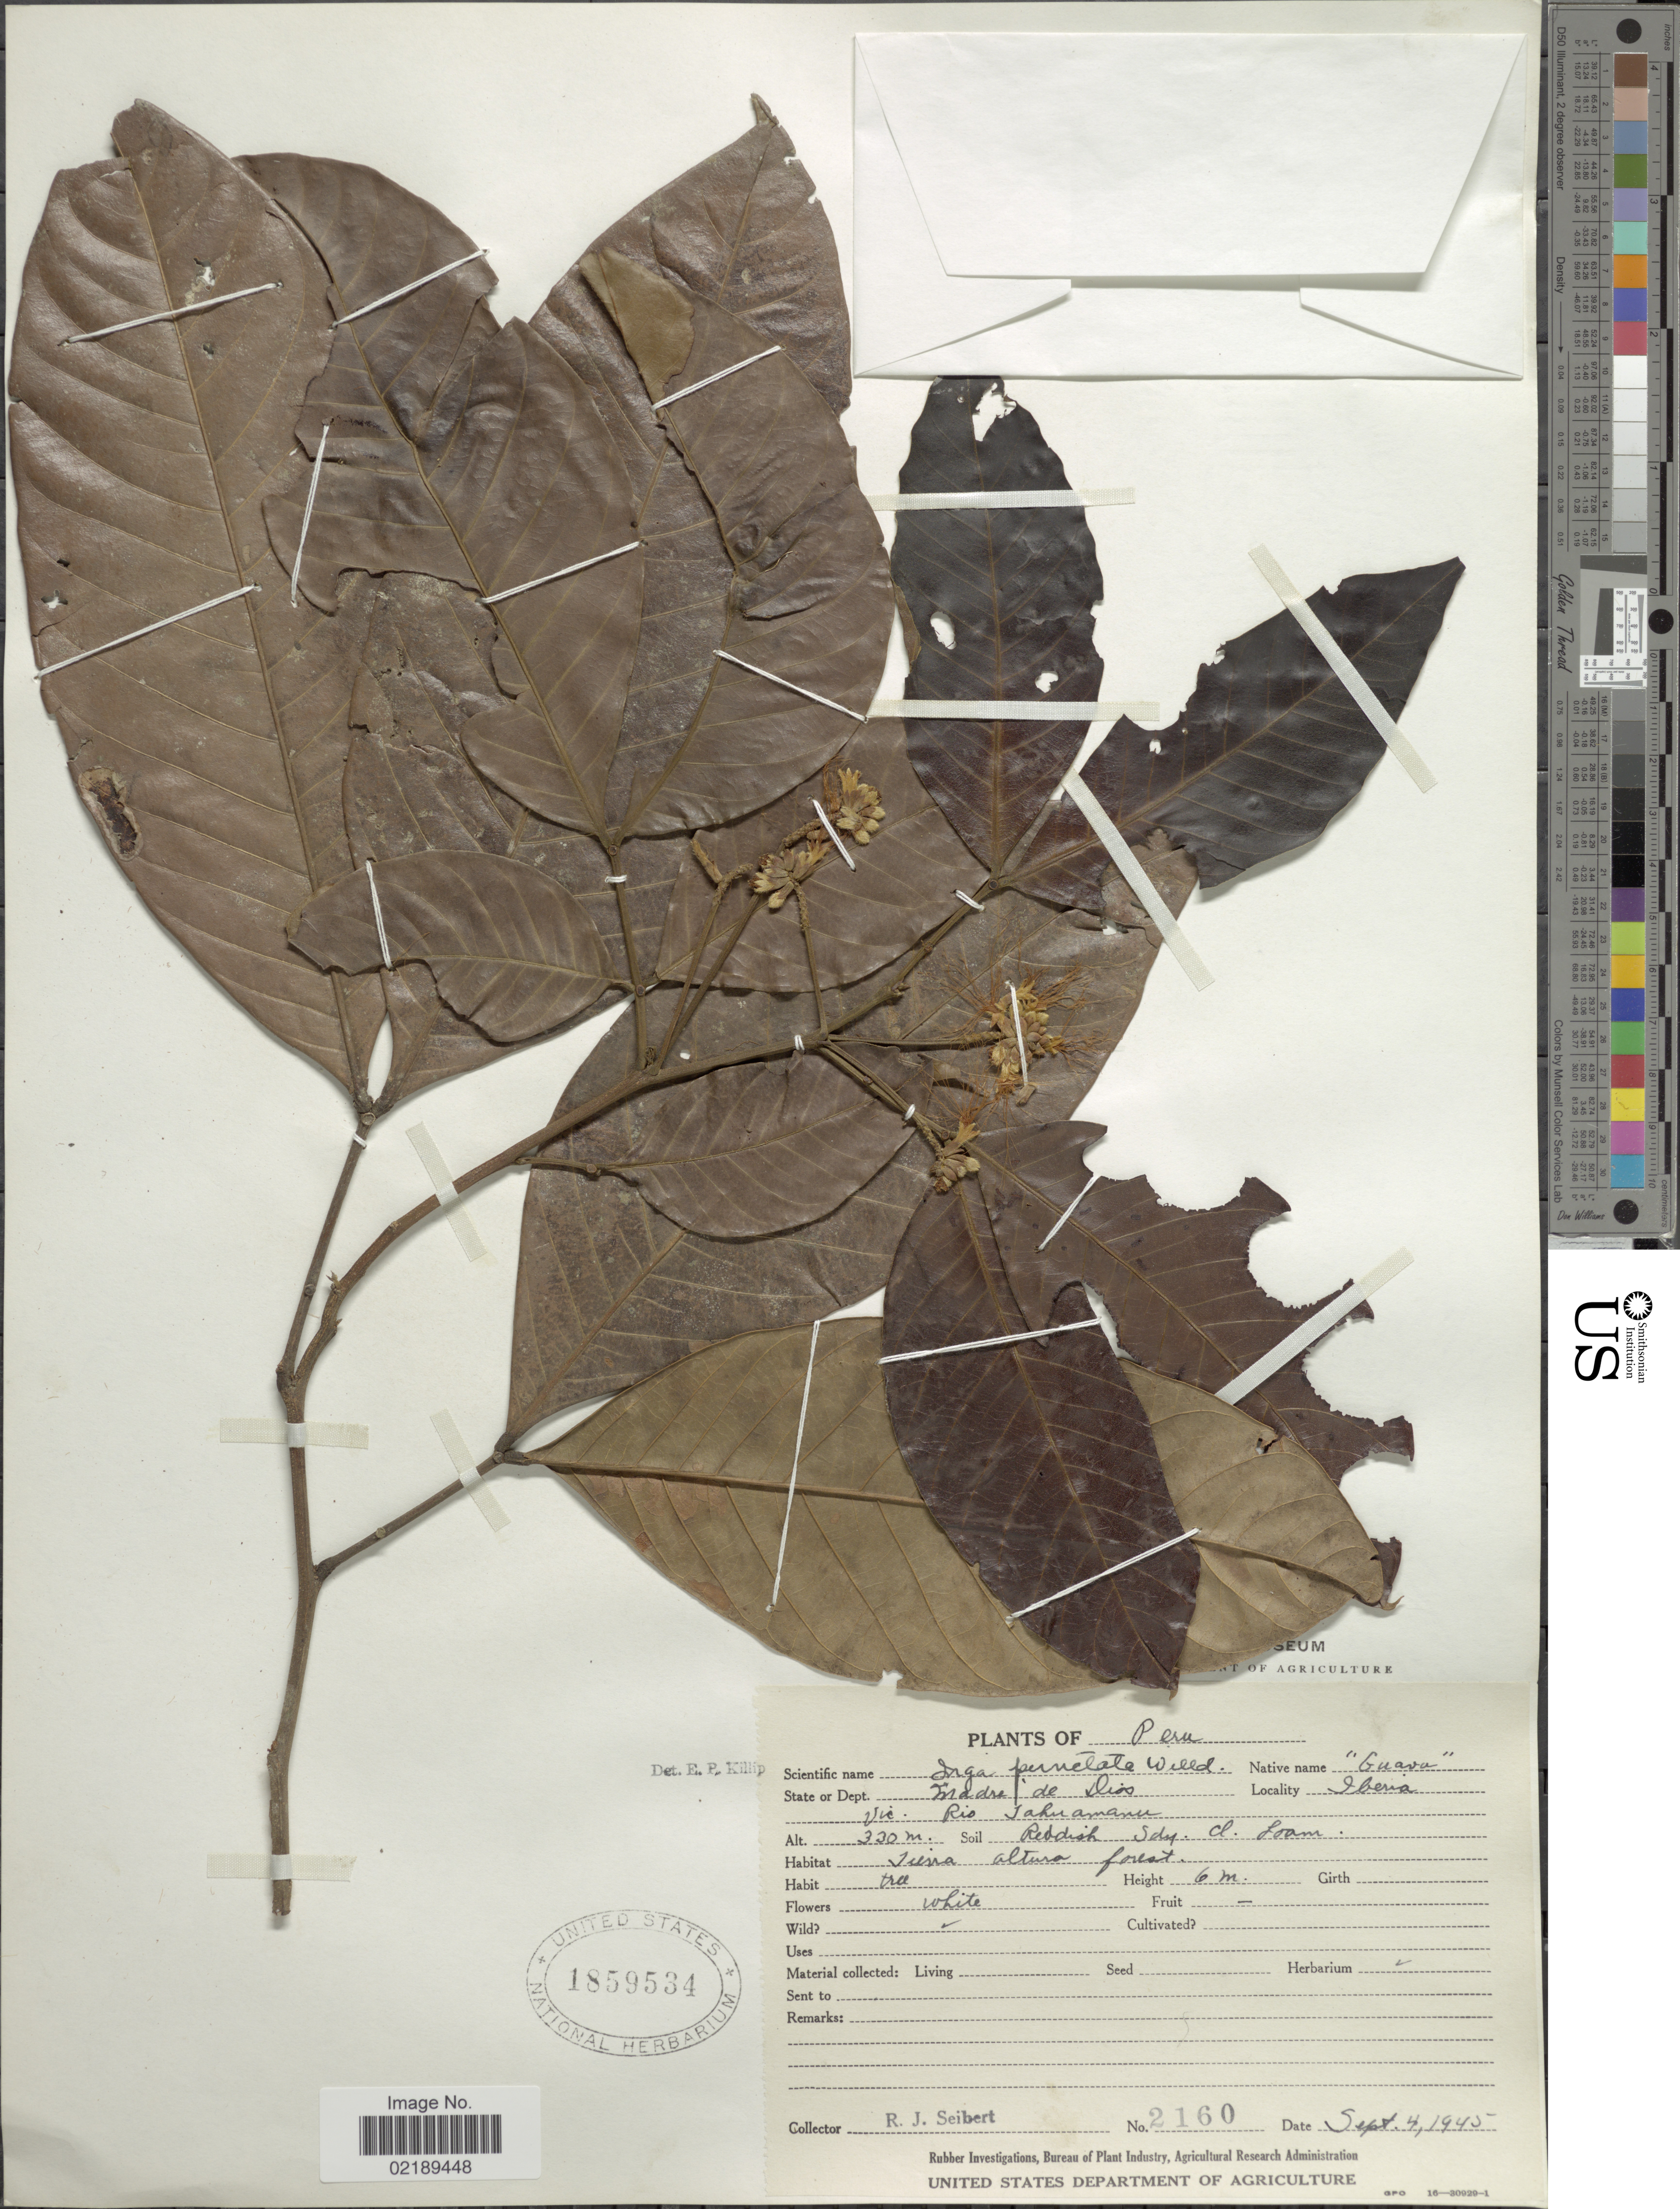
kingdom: Plantae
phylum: Tracheophyta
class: Magnoliopsida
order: Fabales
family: Fabaceae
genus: Inga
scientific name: Inga punctata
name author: Willd.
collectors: R. J. Seibert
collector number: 2160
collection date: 1945-09-04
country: Peru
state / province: Madre de Dios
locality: Iberia, Vic. Río Tahuamanu, sierra altura forest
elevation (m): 330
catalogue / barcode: US 1859534